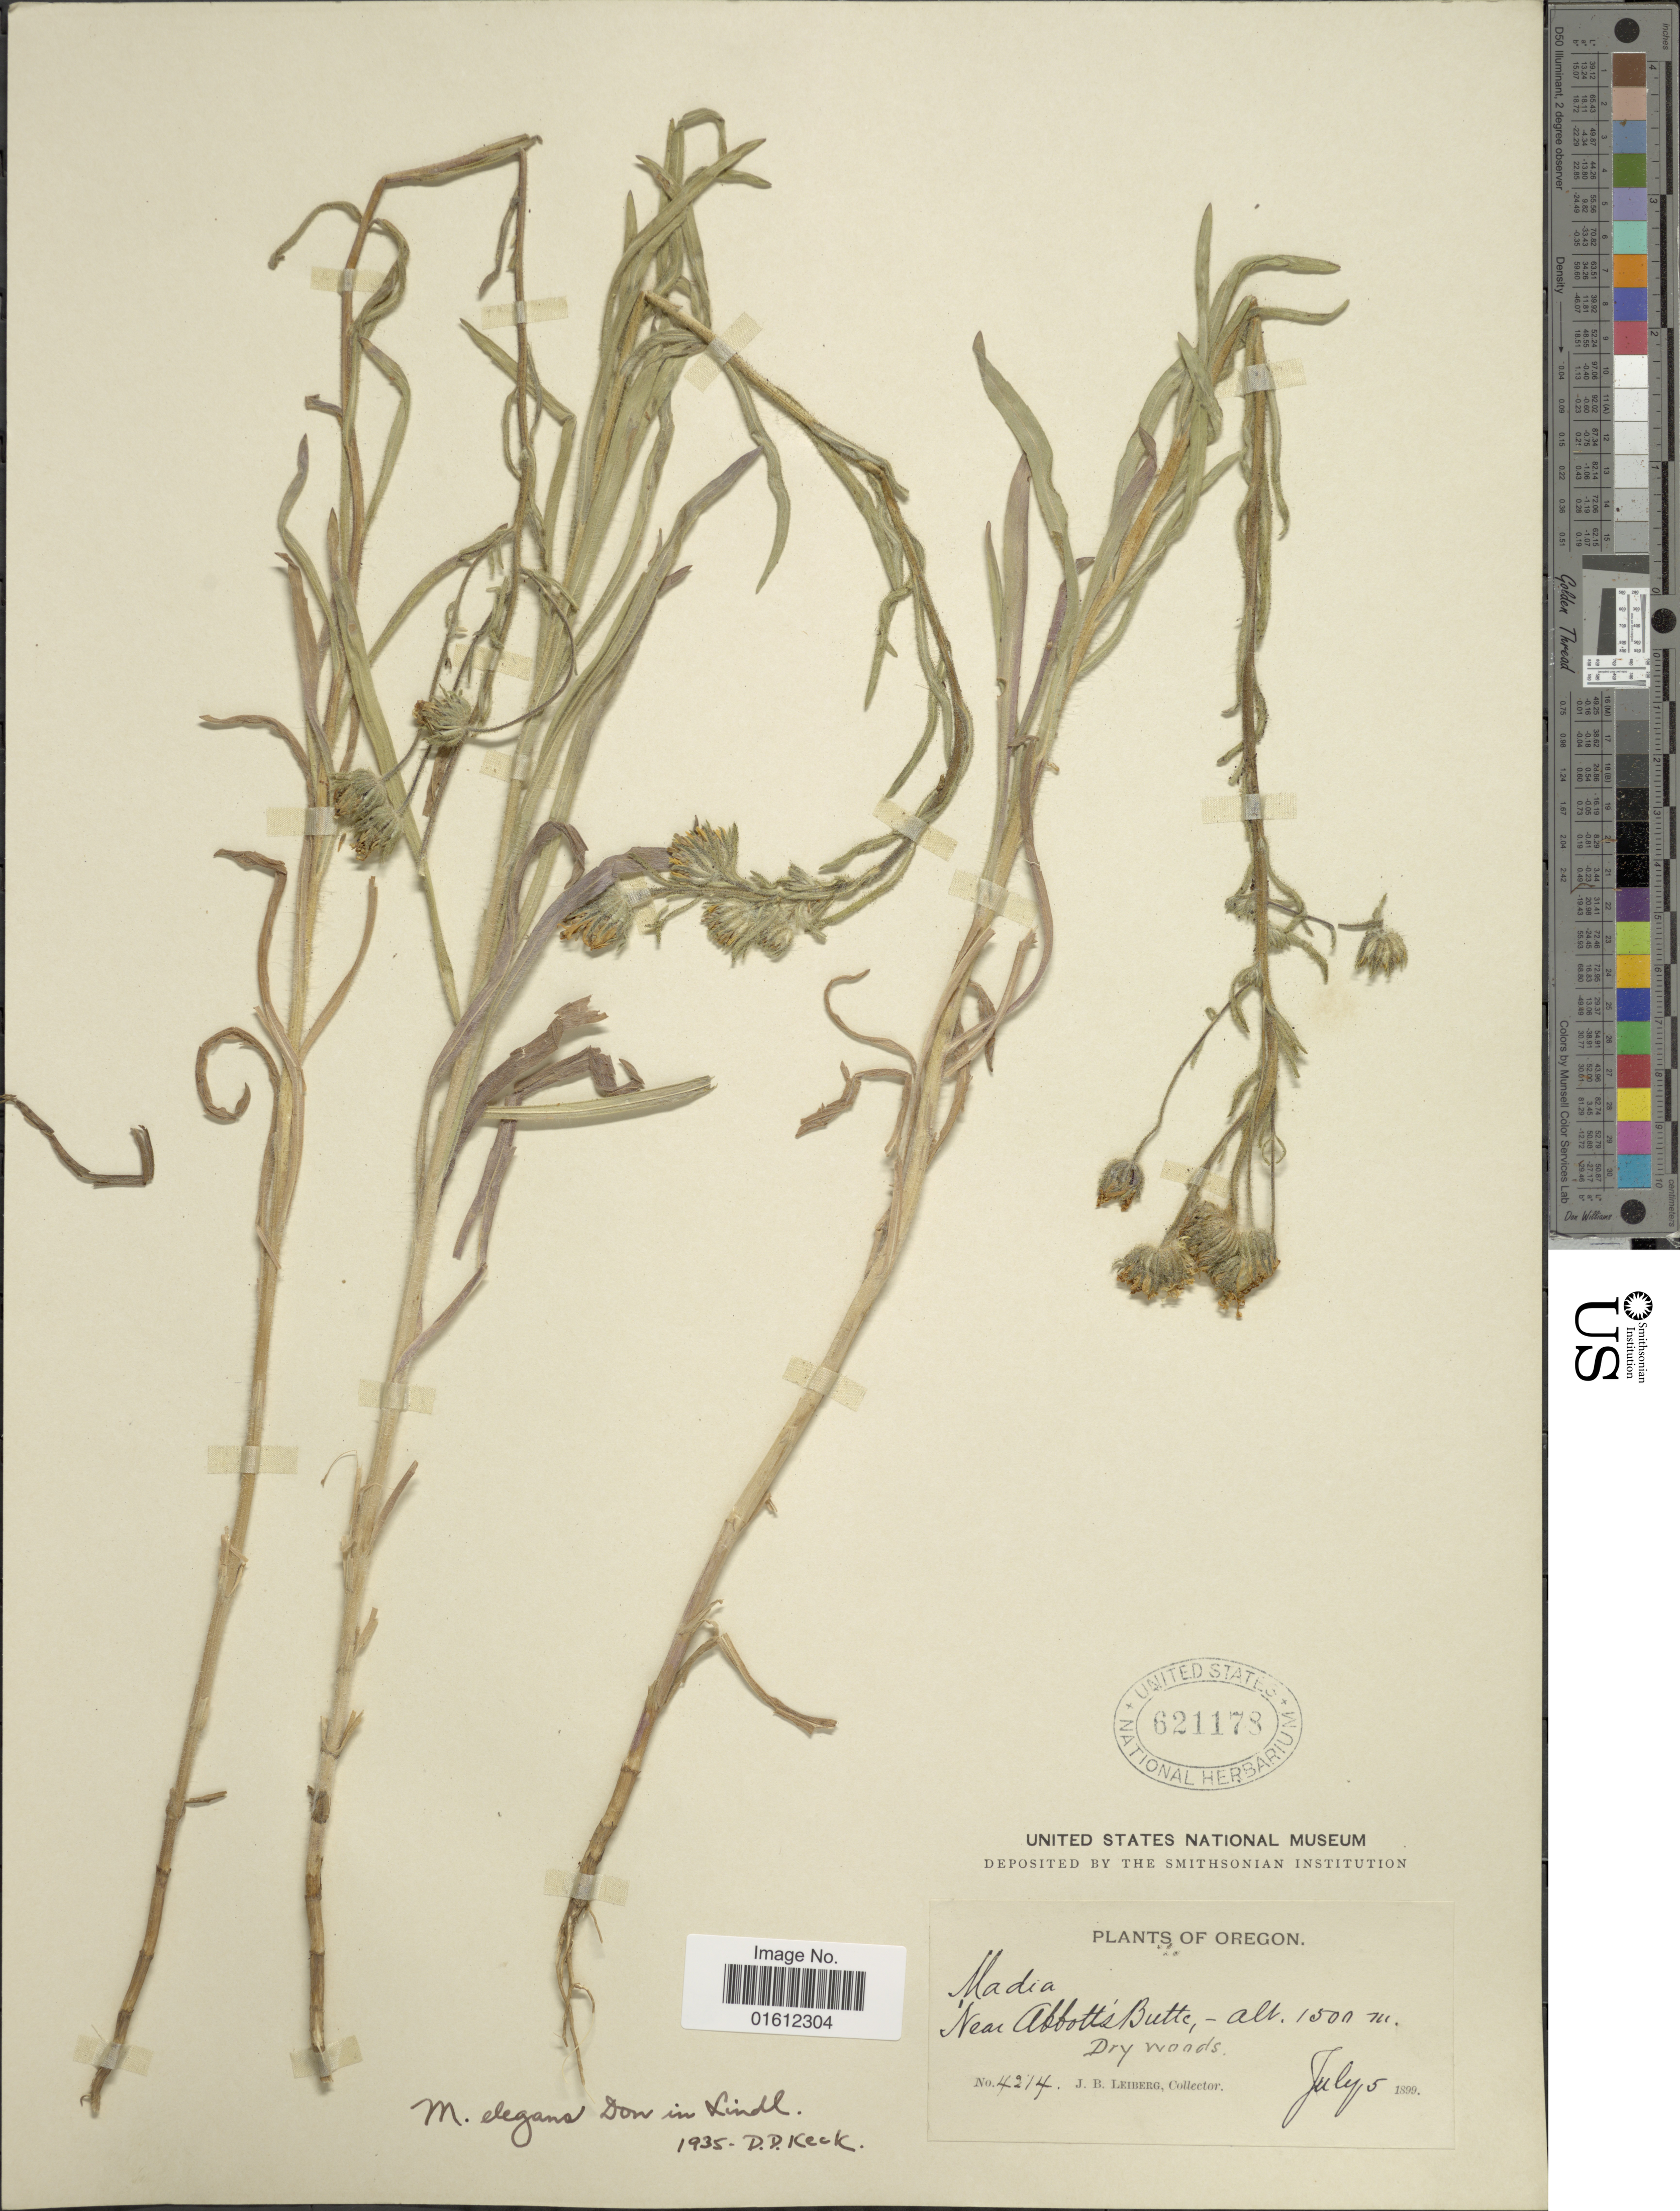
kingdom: Plantae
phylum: Tracheophyta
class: Magnoliopsida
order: Asterales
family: Asteraceae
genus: Madia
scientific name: Madia elegans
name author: D. Don ex Lindl.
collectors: J. B. Leiberg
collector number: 4214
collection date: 1899-07-05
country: United States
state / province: Oregon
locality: Near Abott's Butte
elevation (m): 1500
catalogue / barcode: US 621178